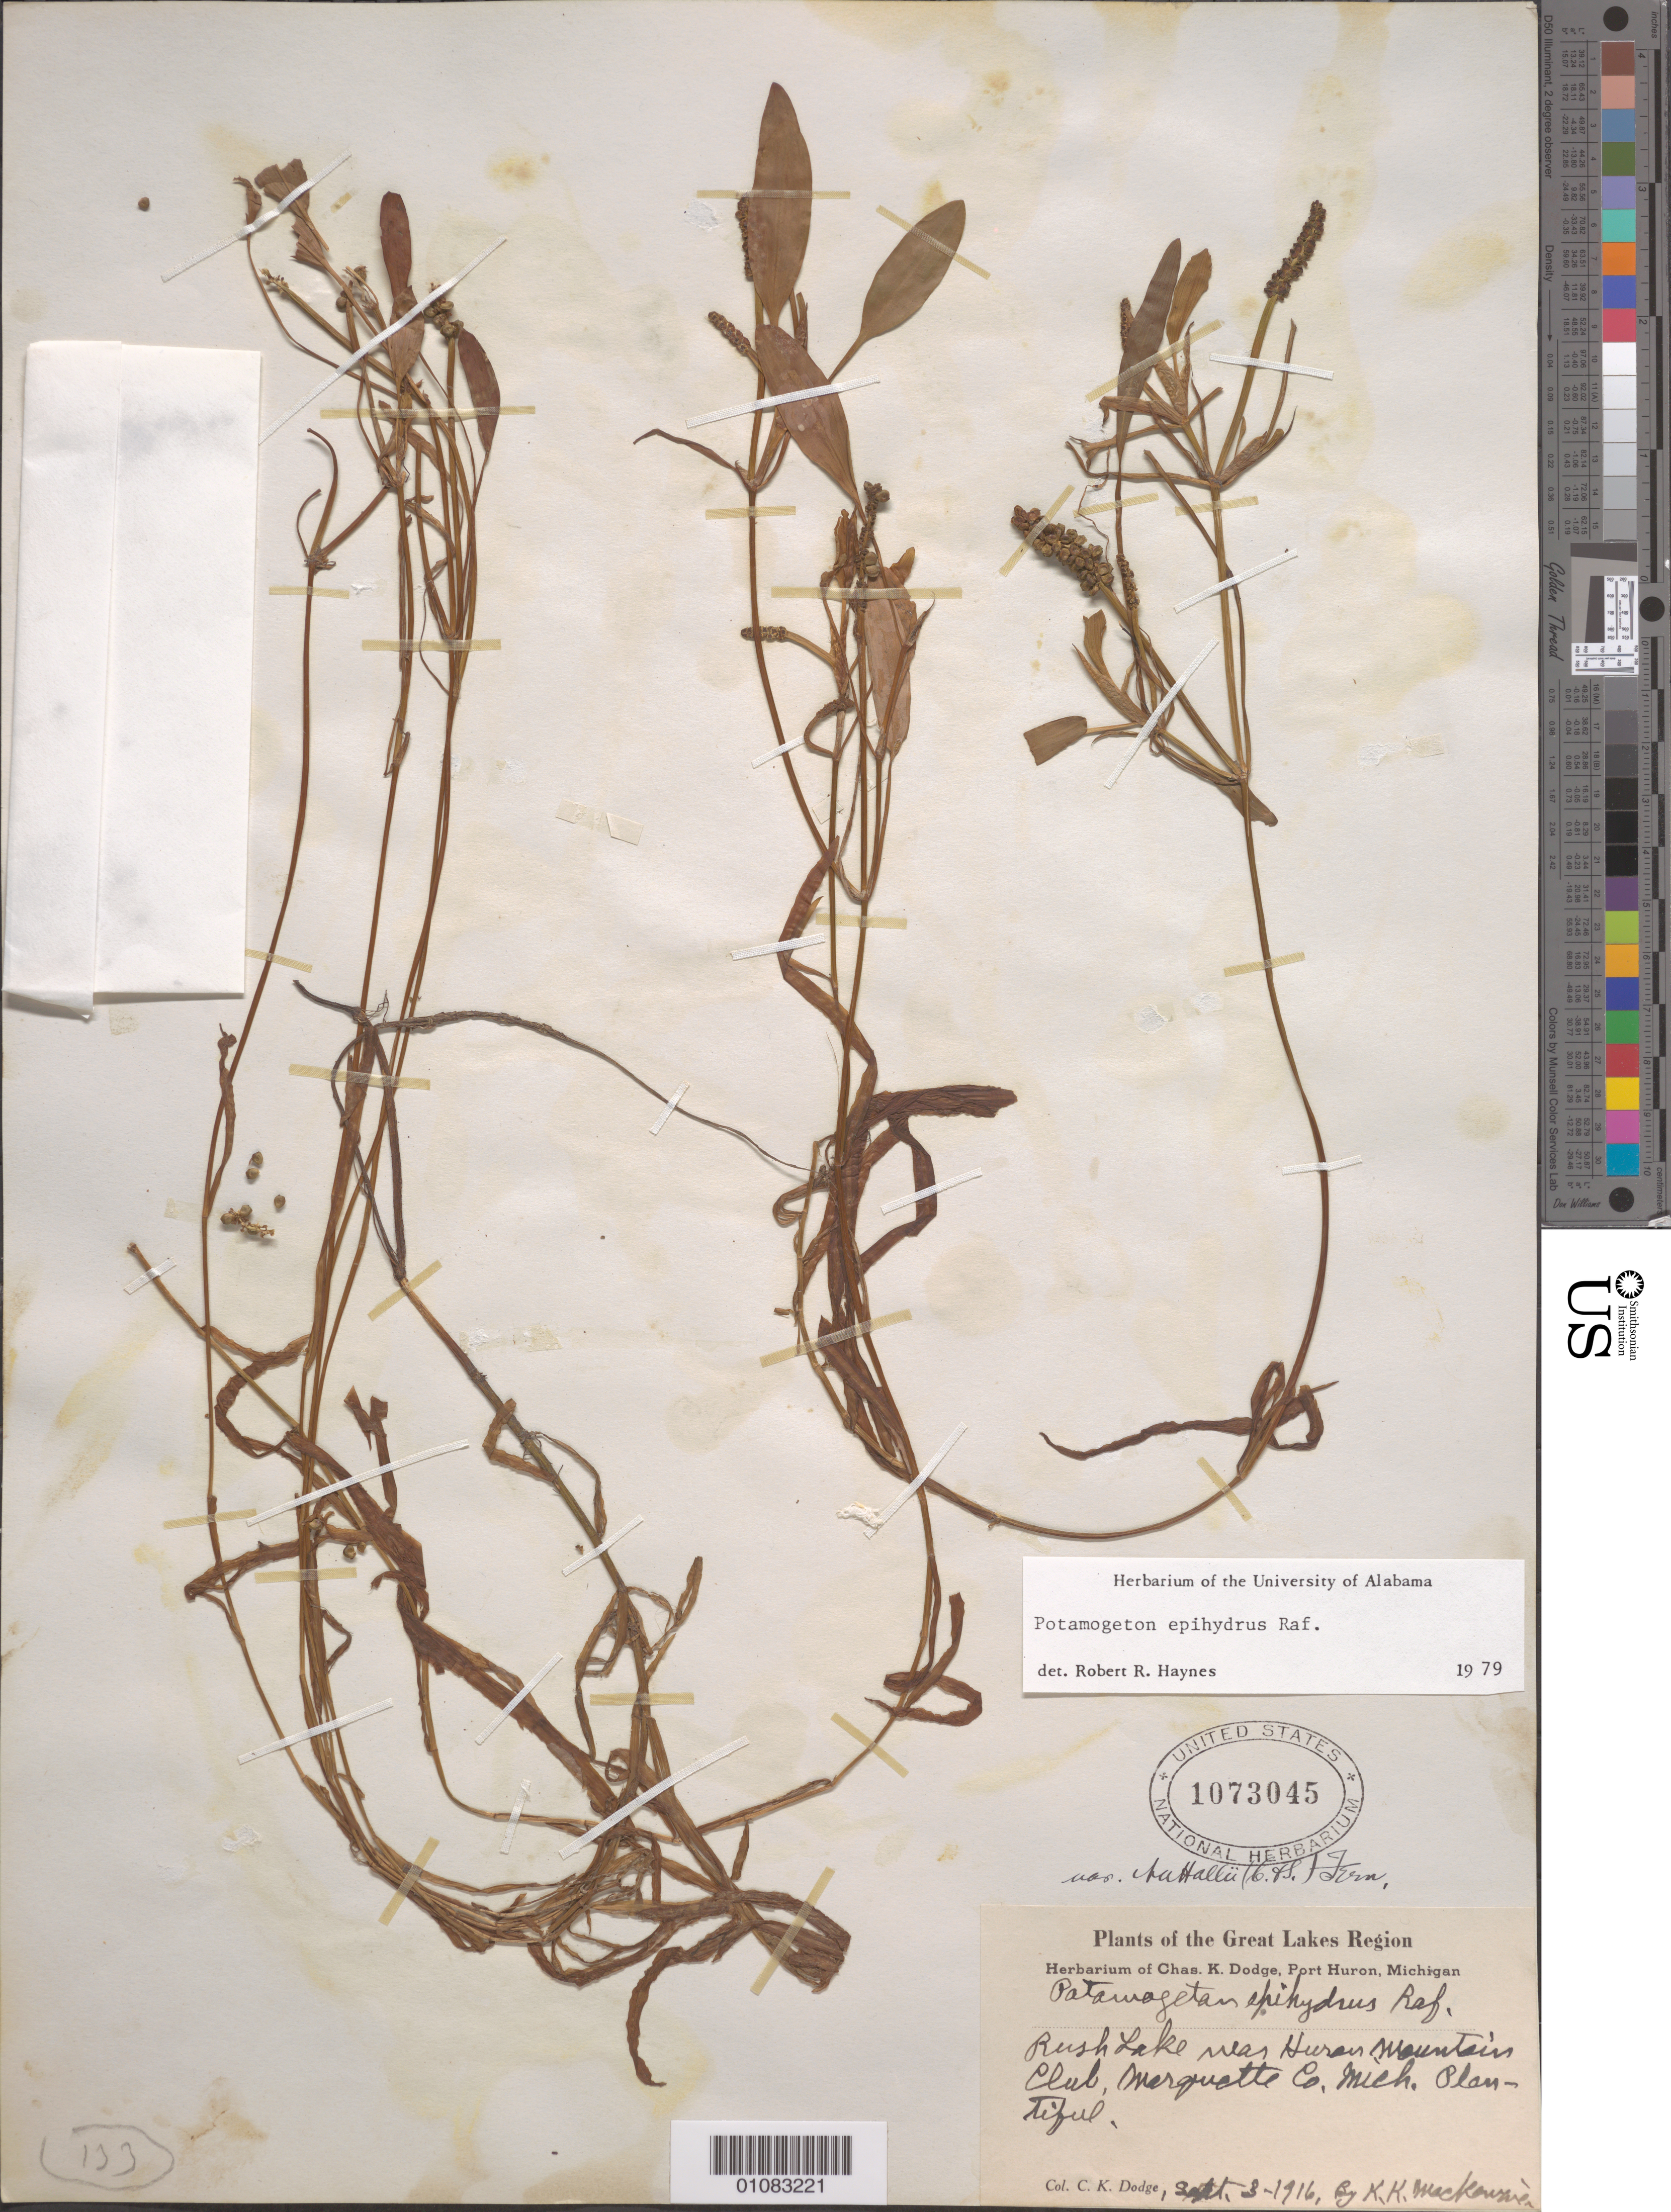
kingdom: Plantae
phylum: Tracheophyta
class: Liliopsida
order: Alismatales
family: Potamogetonaceae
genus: Potamogeton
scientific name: Potamogeton epihydrus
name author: Raf.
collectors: C. Dodge & K. K. Mackenzie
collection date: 1916-09-03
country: United States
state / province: Michigan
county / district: Marquette County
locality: Port Huron, near Huran Mountain Club, Rush Lake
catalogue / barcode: US 1073045